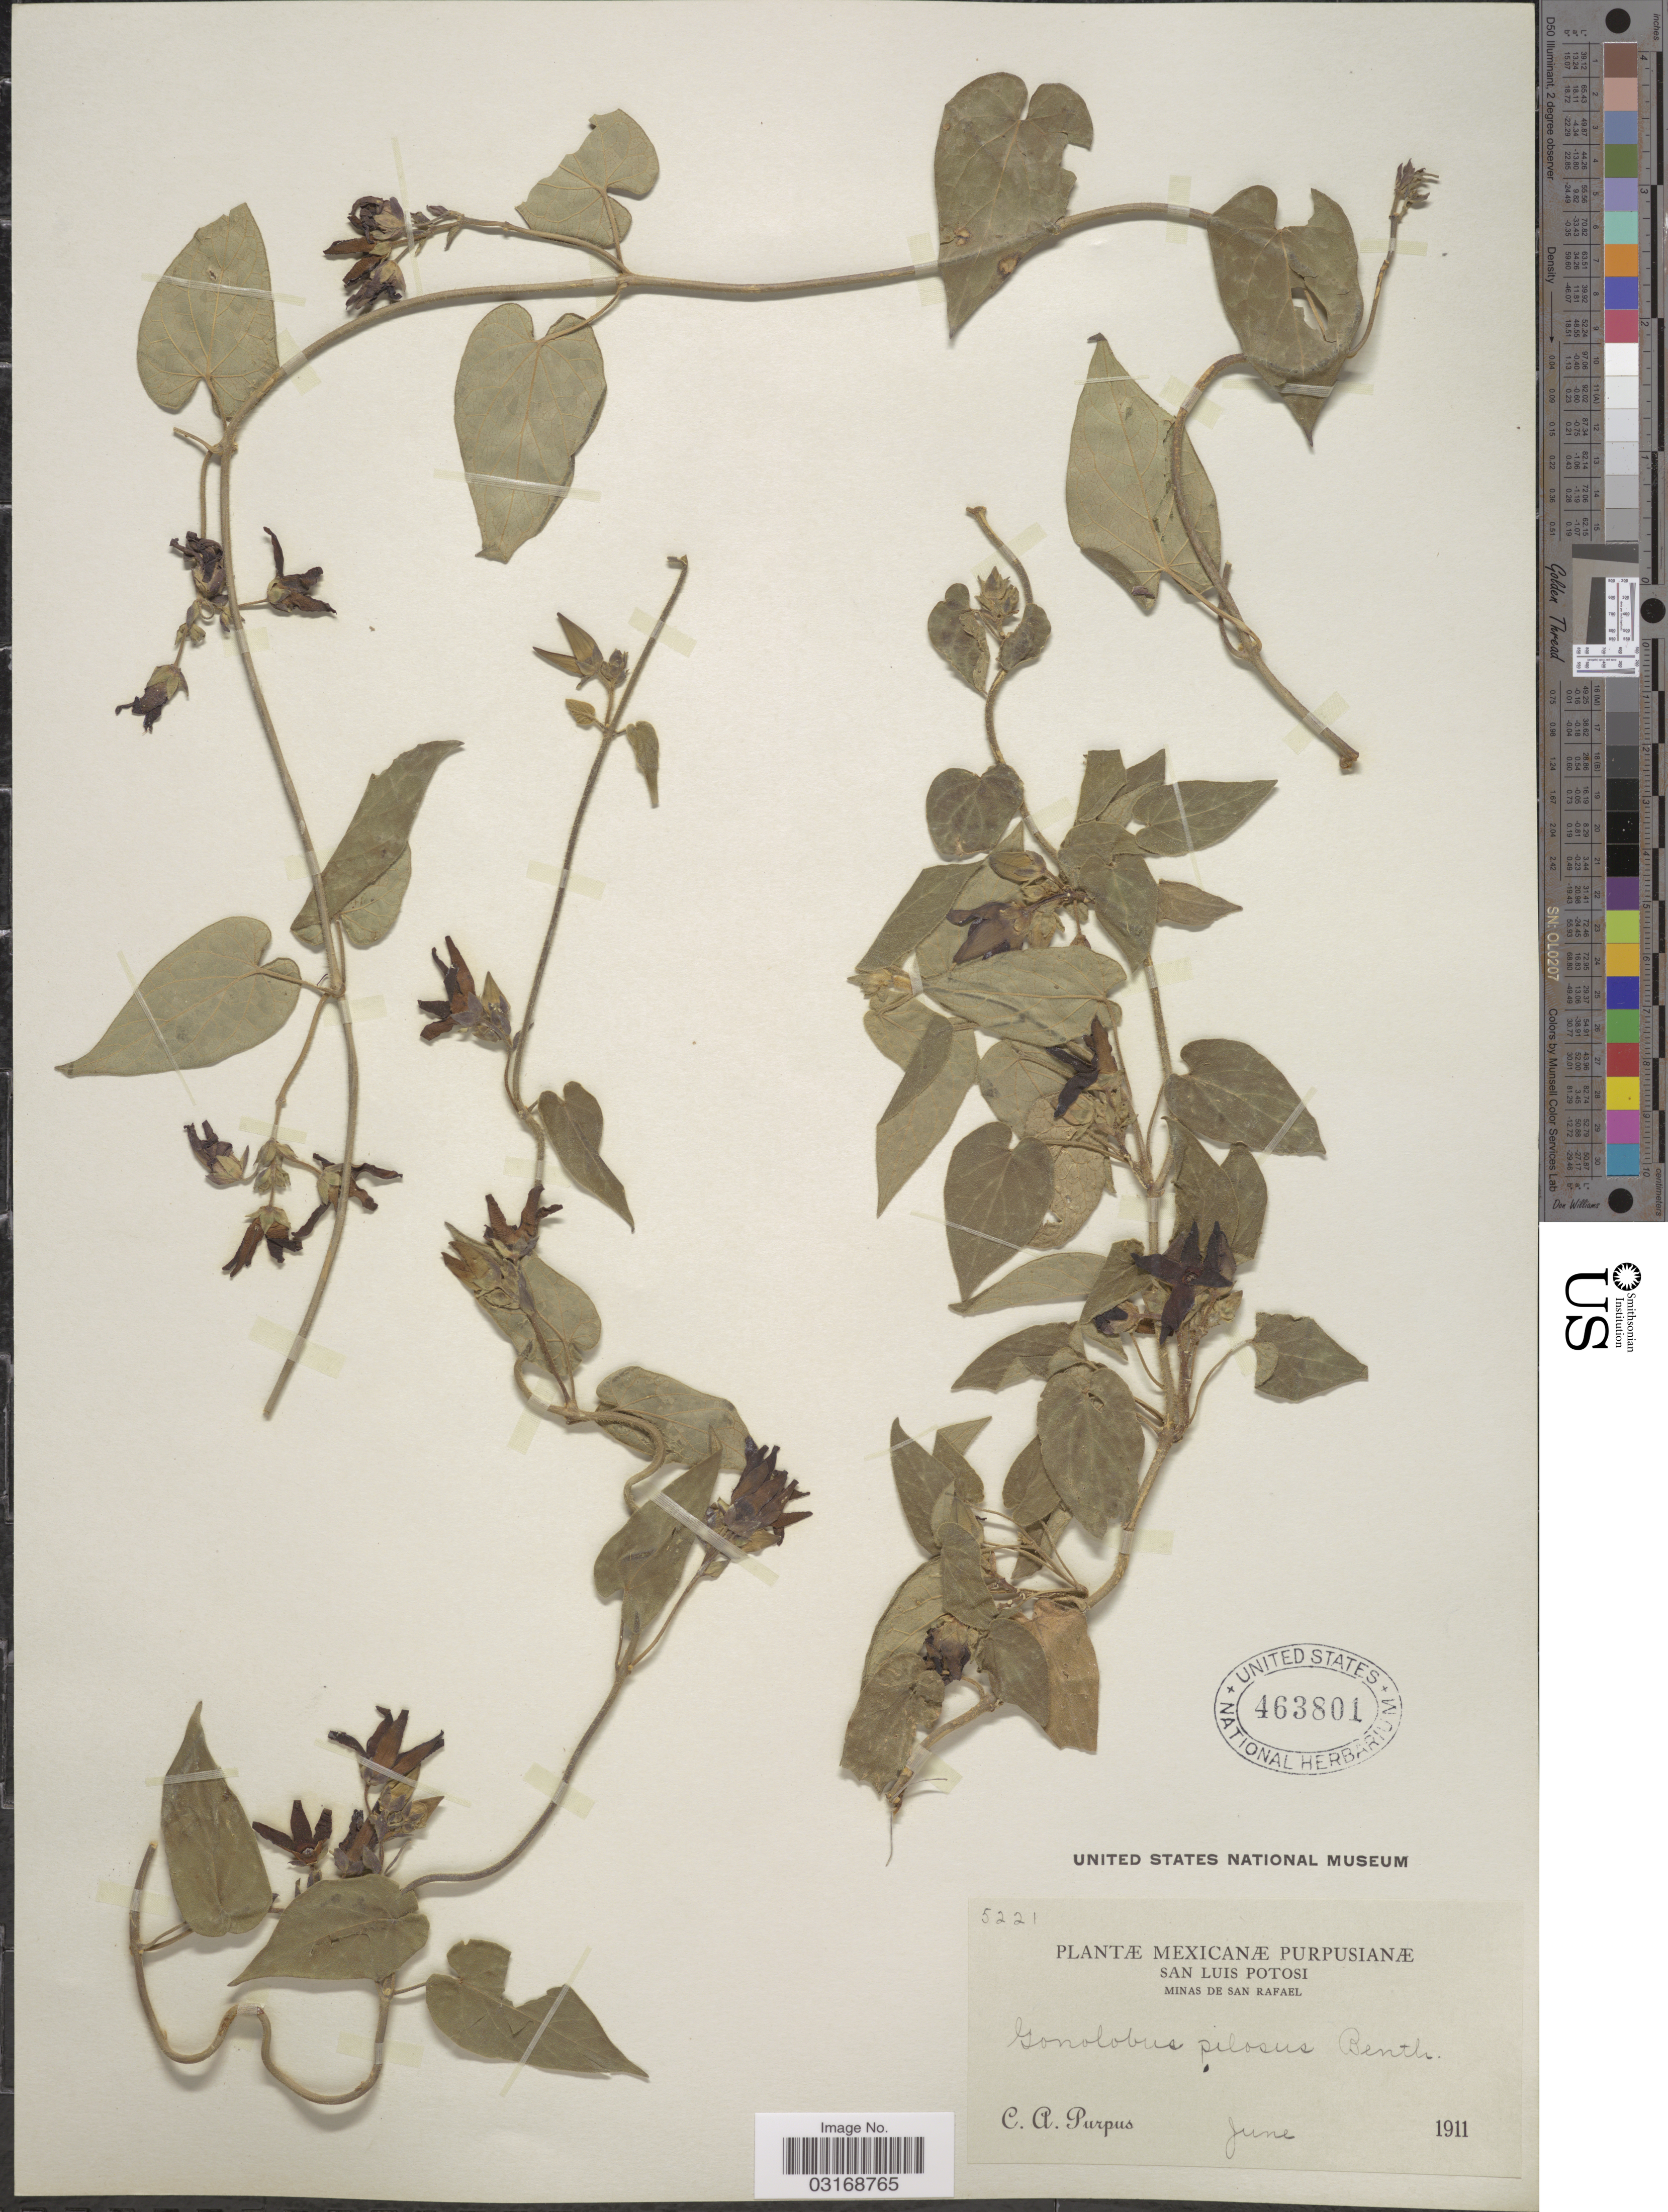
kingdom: Plantae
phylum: Tracheophyta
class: Magnoliopsida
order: Gentianales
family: Apocynaceae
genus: Matelea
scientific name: Matelea pilosa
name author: (Benth.) Woodson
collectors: C. A. Purpus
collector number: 5221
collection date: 1911-06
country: Mexico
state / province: San Luis Potosí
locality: San Luis Potosi. Minas de San Rafael.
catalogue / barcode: US 463801